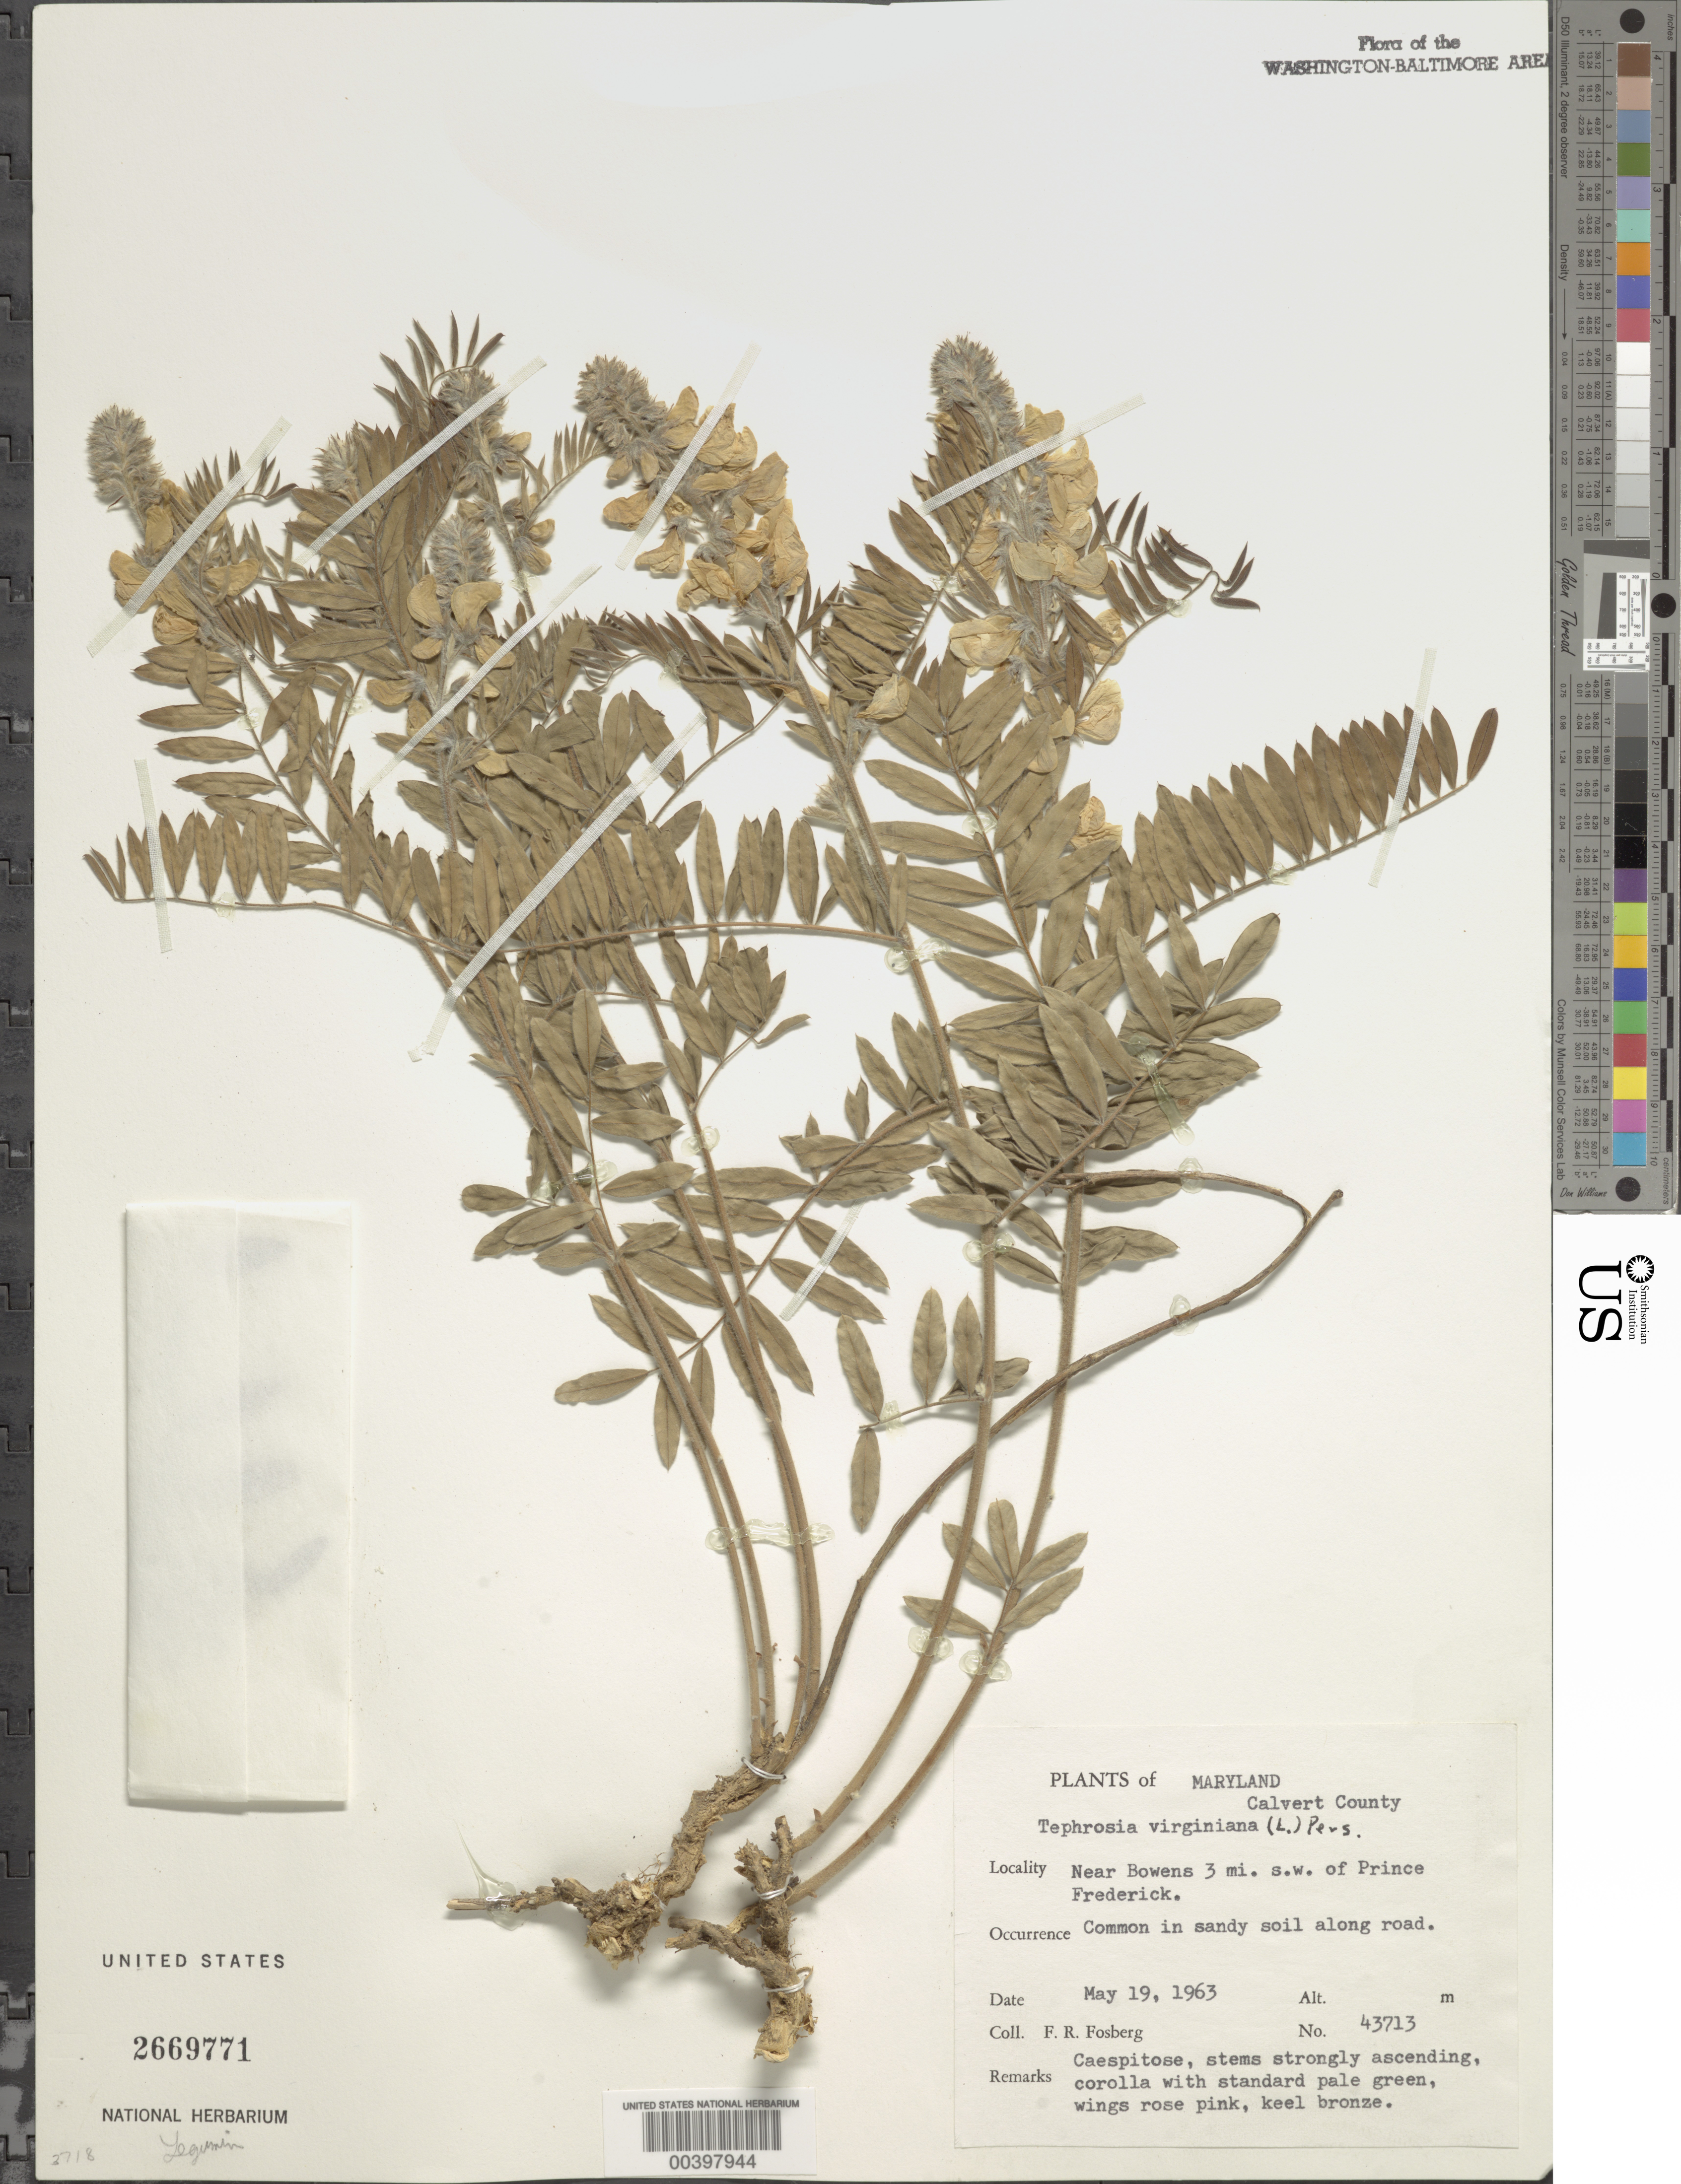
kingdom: Plantae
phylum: Tracheophyta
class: Magnoliopsida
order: Fabales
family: Fabaceae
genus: Tephrosia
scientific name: Tephrosia virginiana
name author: (L.) Pers.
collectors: F. R. Fosberg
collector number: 43713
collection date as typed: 19 May 1963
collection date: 1963-05-19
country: United States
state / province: Maryland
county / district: Calvert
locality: Bowens, southwest of Prince Frederick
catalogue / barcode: US 2669771